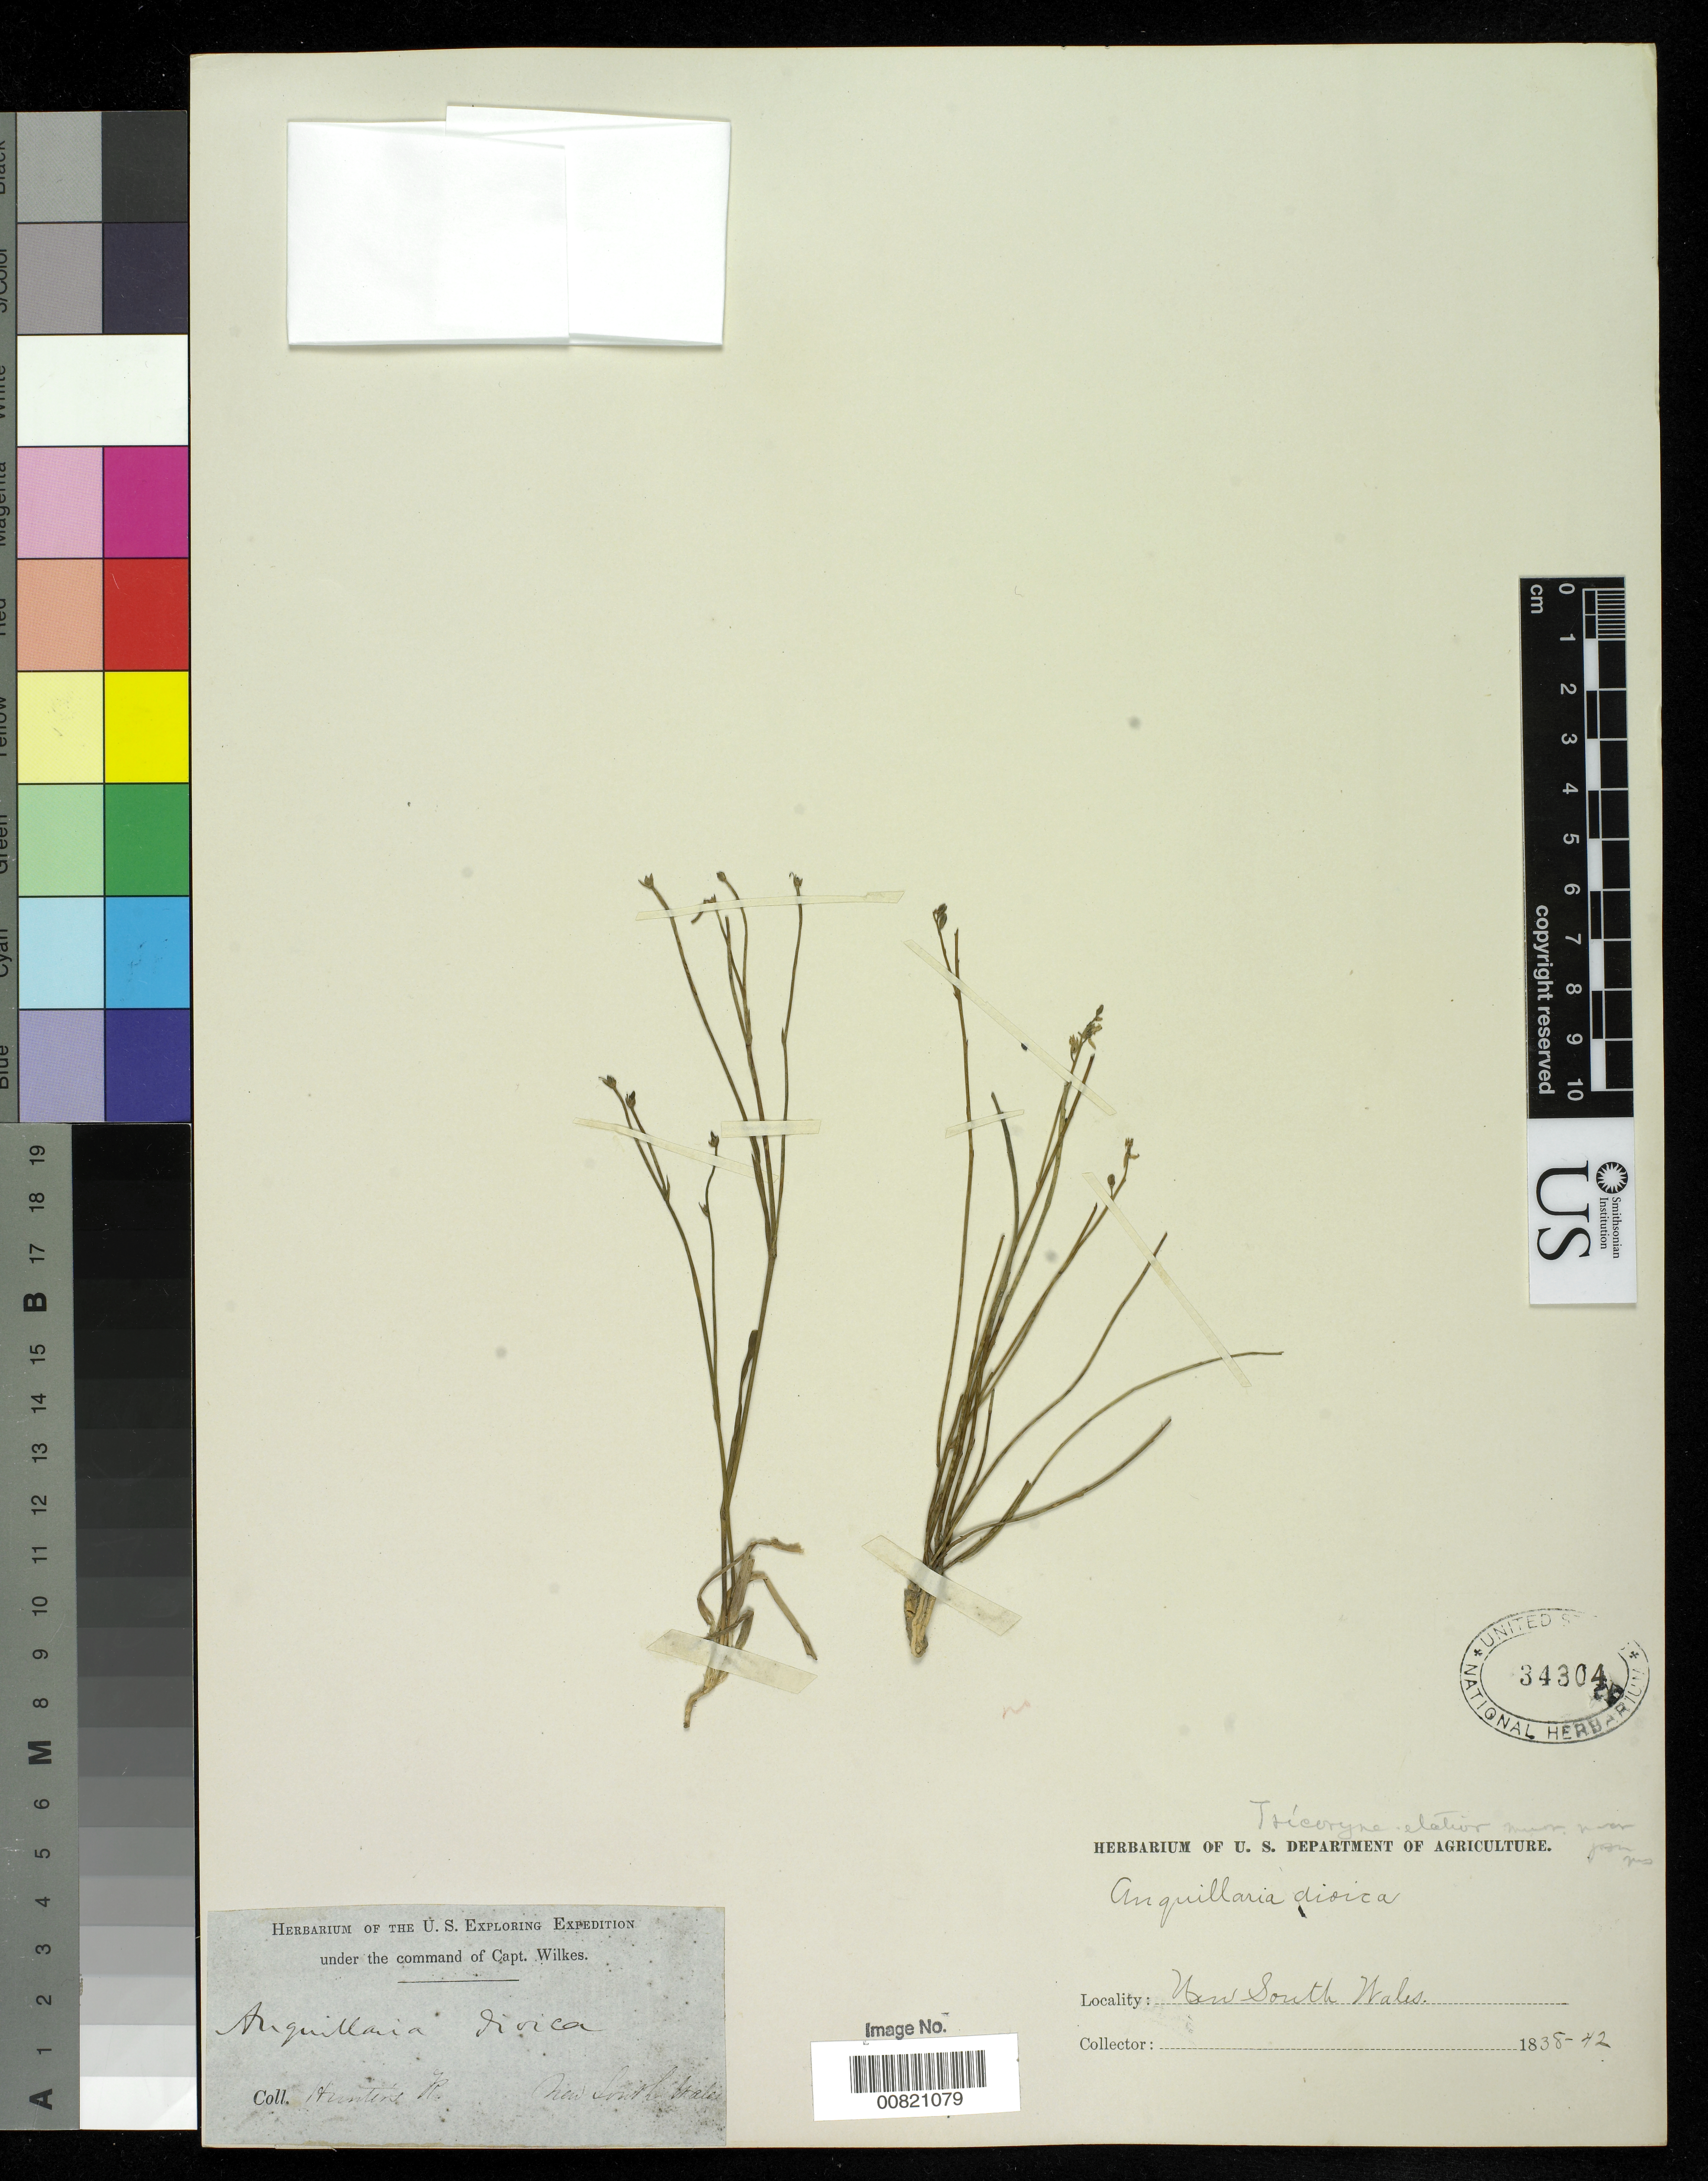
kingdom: Plantae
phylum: Tracheophyta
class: Liliopsida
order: Asparagales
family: Asphodelaceae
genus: Tricoryne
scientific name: Tricoryne elatior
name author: R. Br.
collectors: Wilkes Explor. Exped.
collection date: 1838/1842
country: Australia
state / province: New South Wales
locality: Hunter's River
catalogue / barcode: US 34304